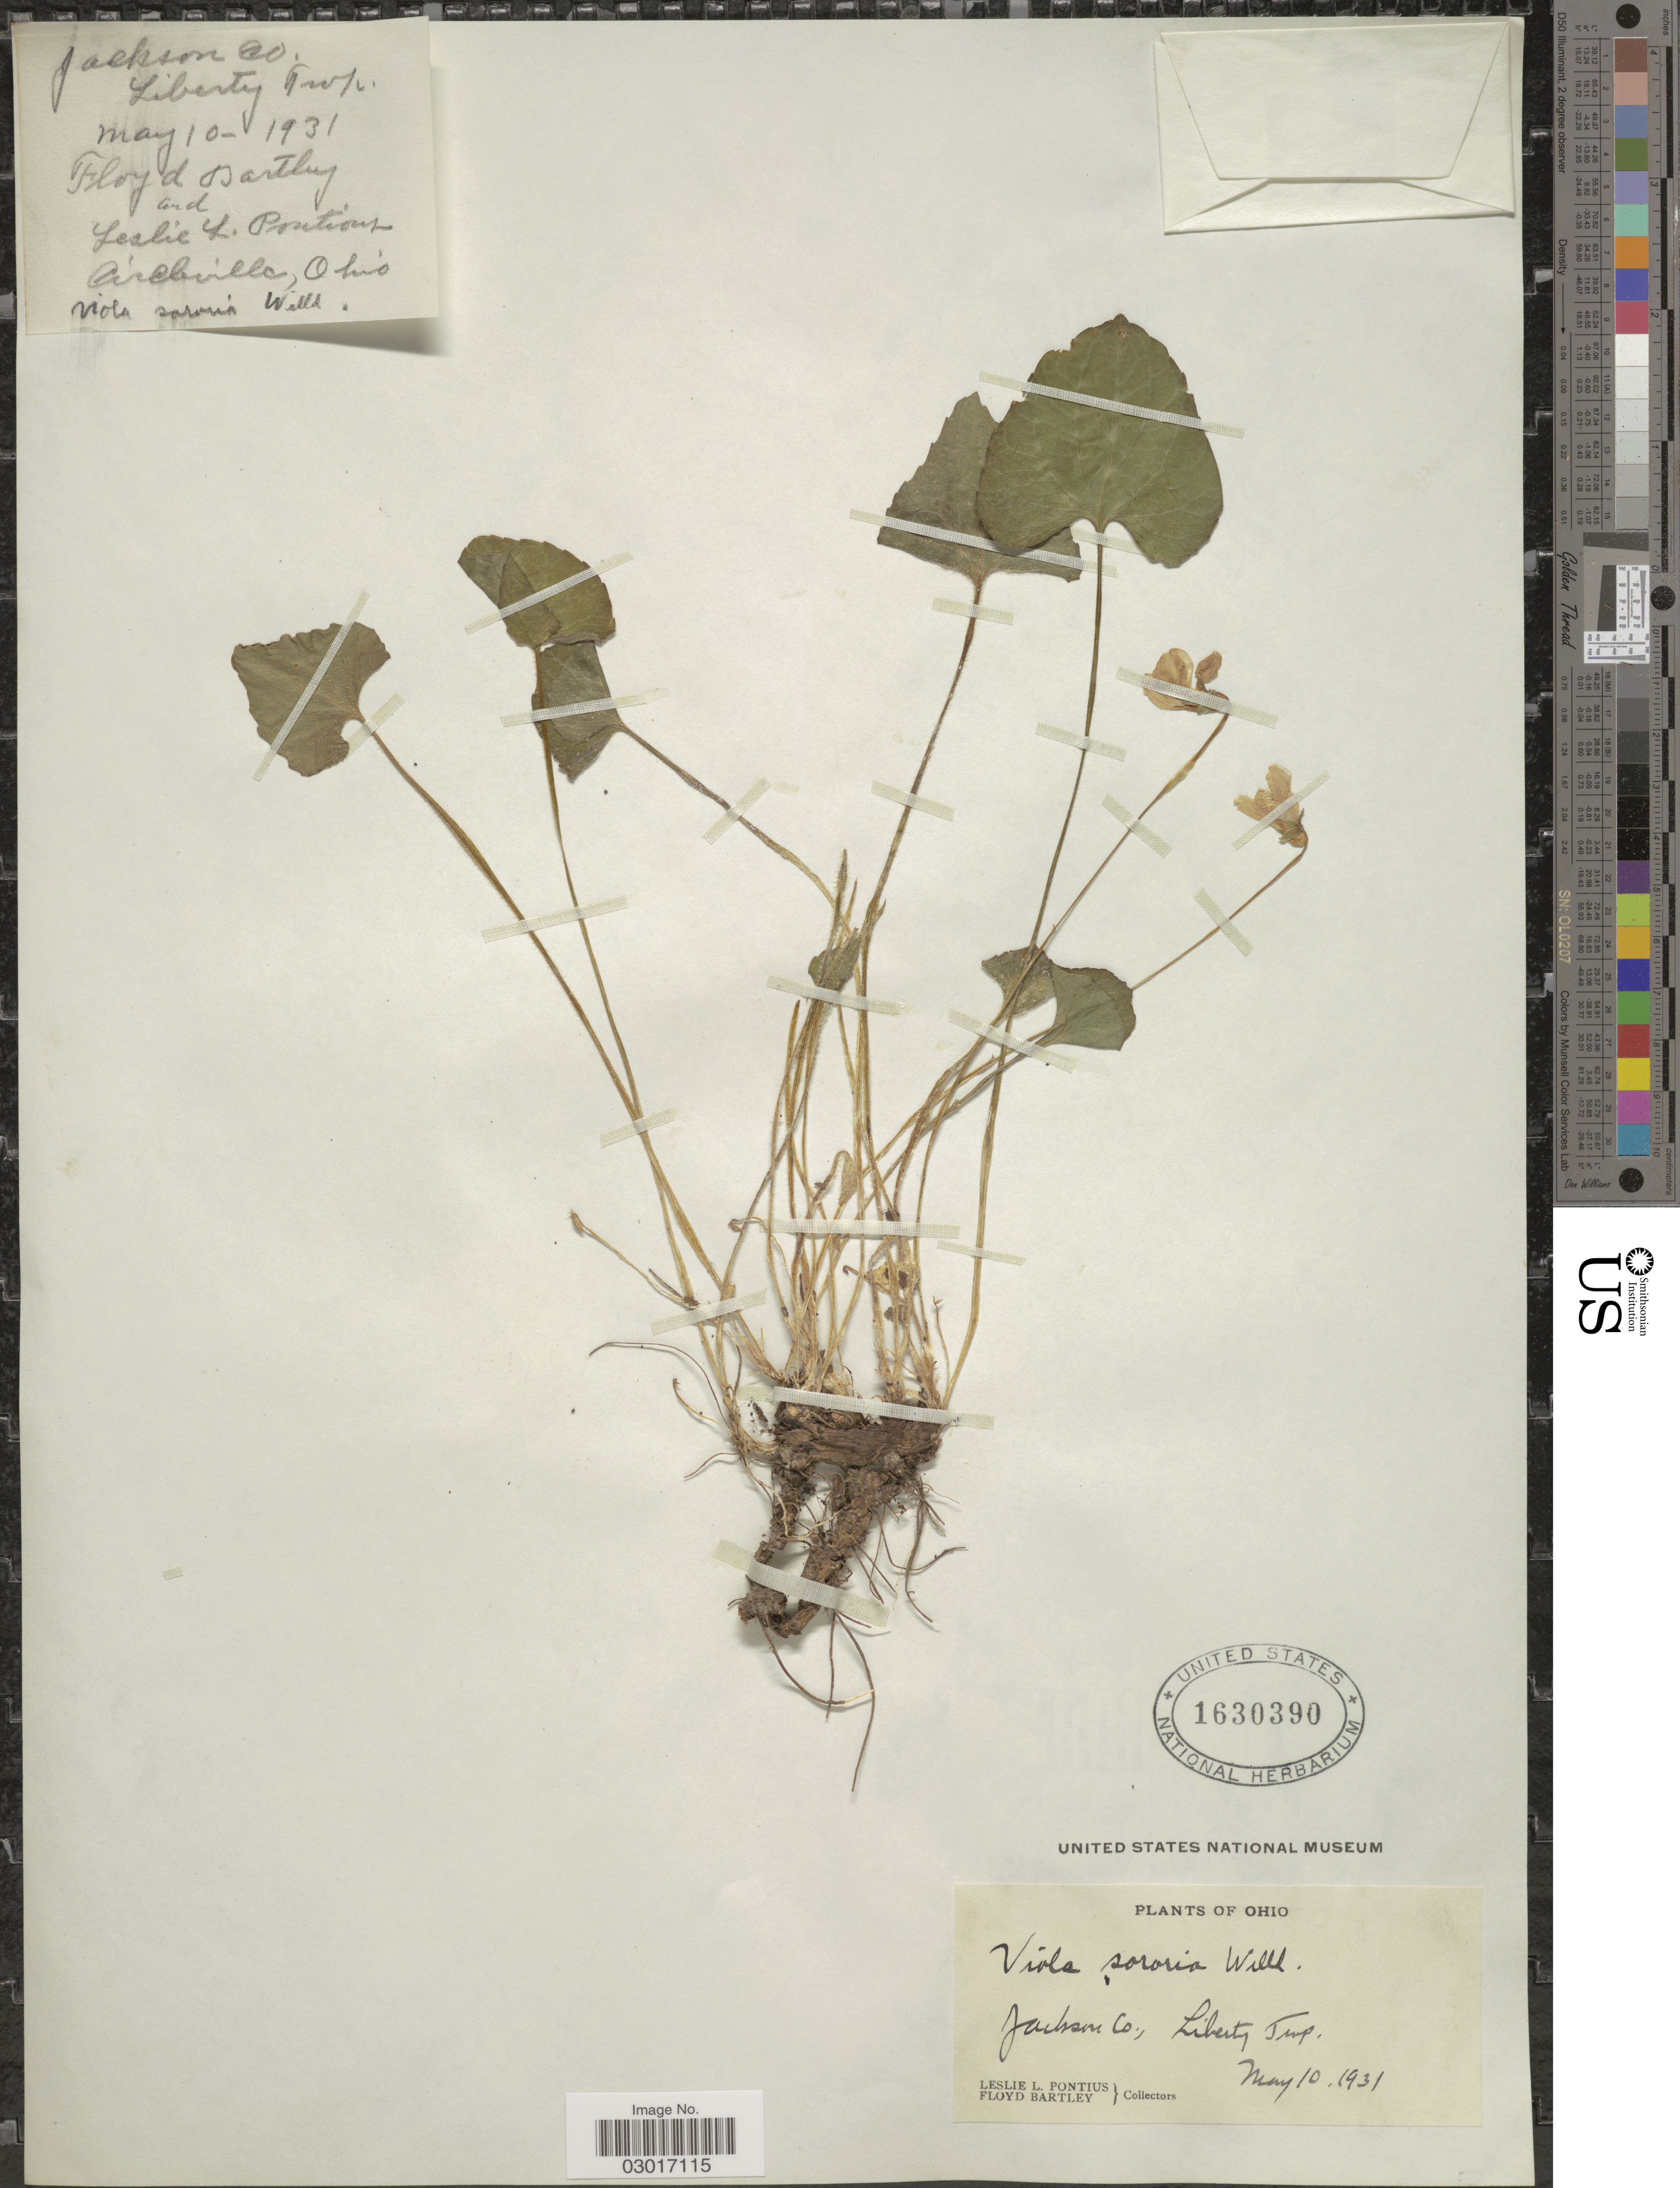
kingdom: Plantae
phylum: Tracheophyta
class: Magnoliopsida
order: Malpighiales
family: Violaceae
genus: Viola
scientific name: Viola sororia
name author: Willd.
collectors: L. Pontius & F. Bartley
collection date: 1931-05-10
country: United States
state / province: Ohio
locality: Jackson Co., Liberty Twp.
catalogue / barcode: US 1630390